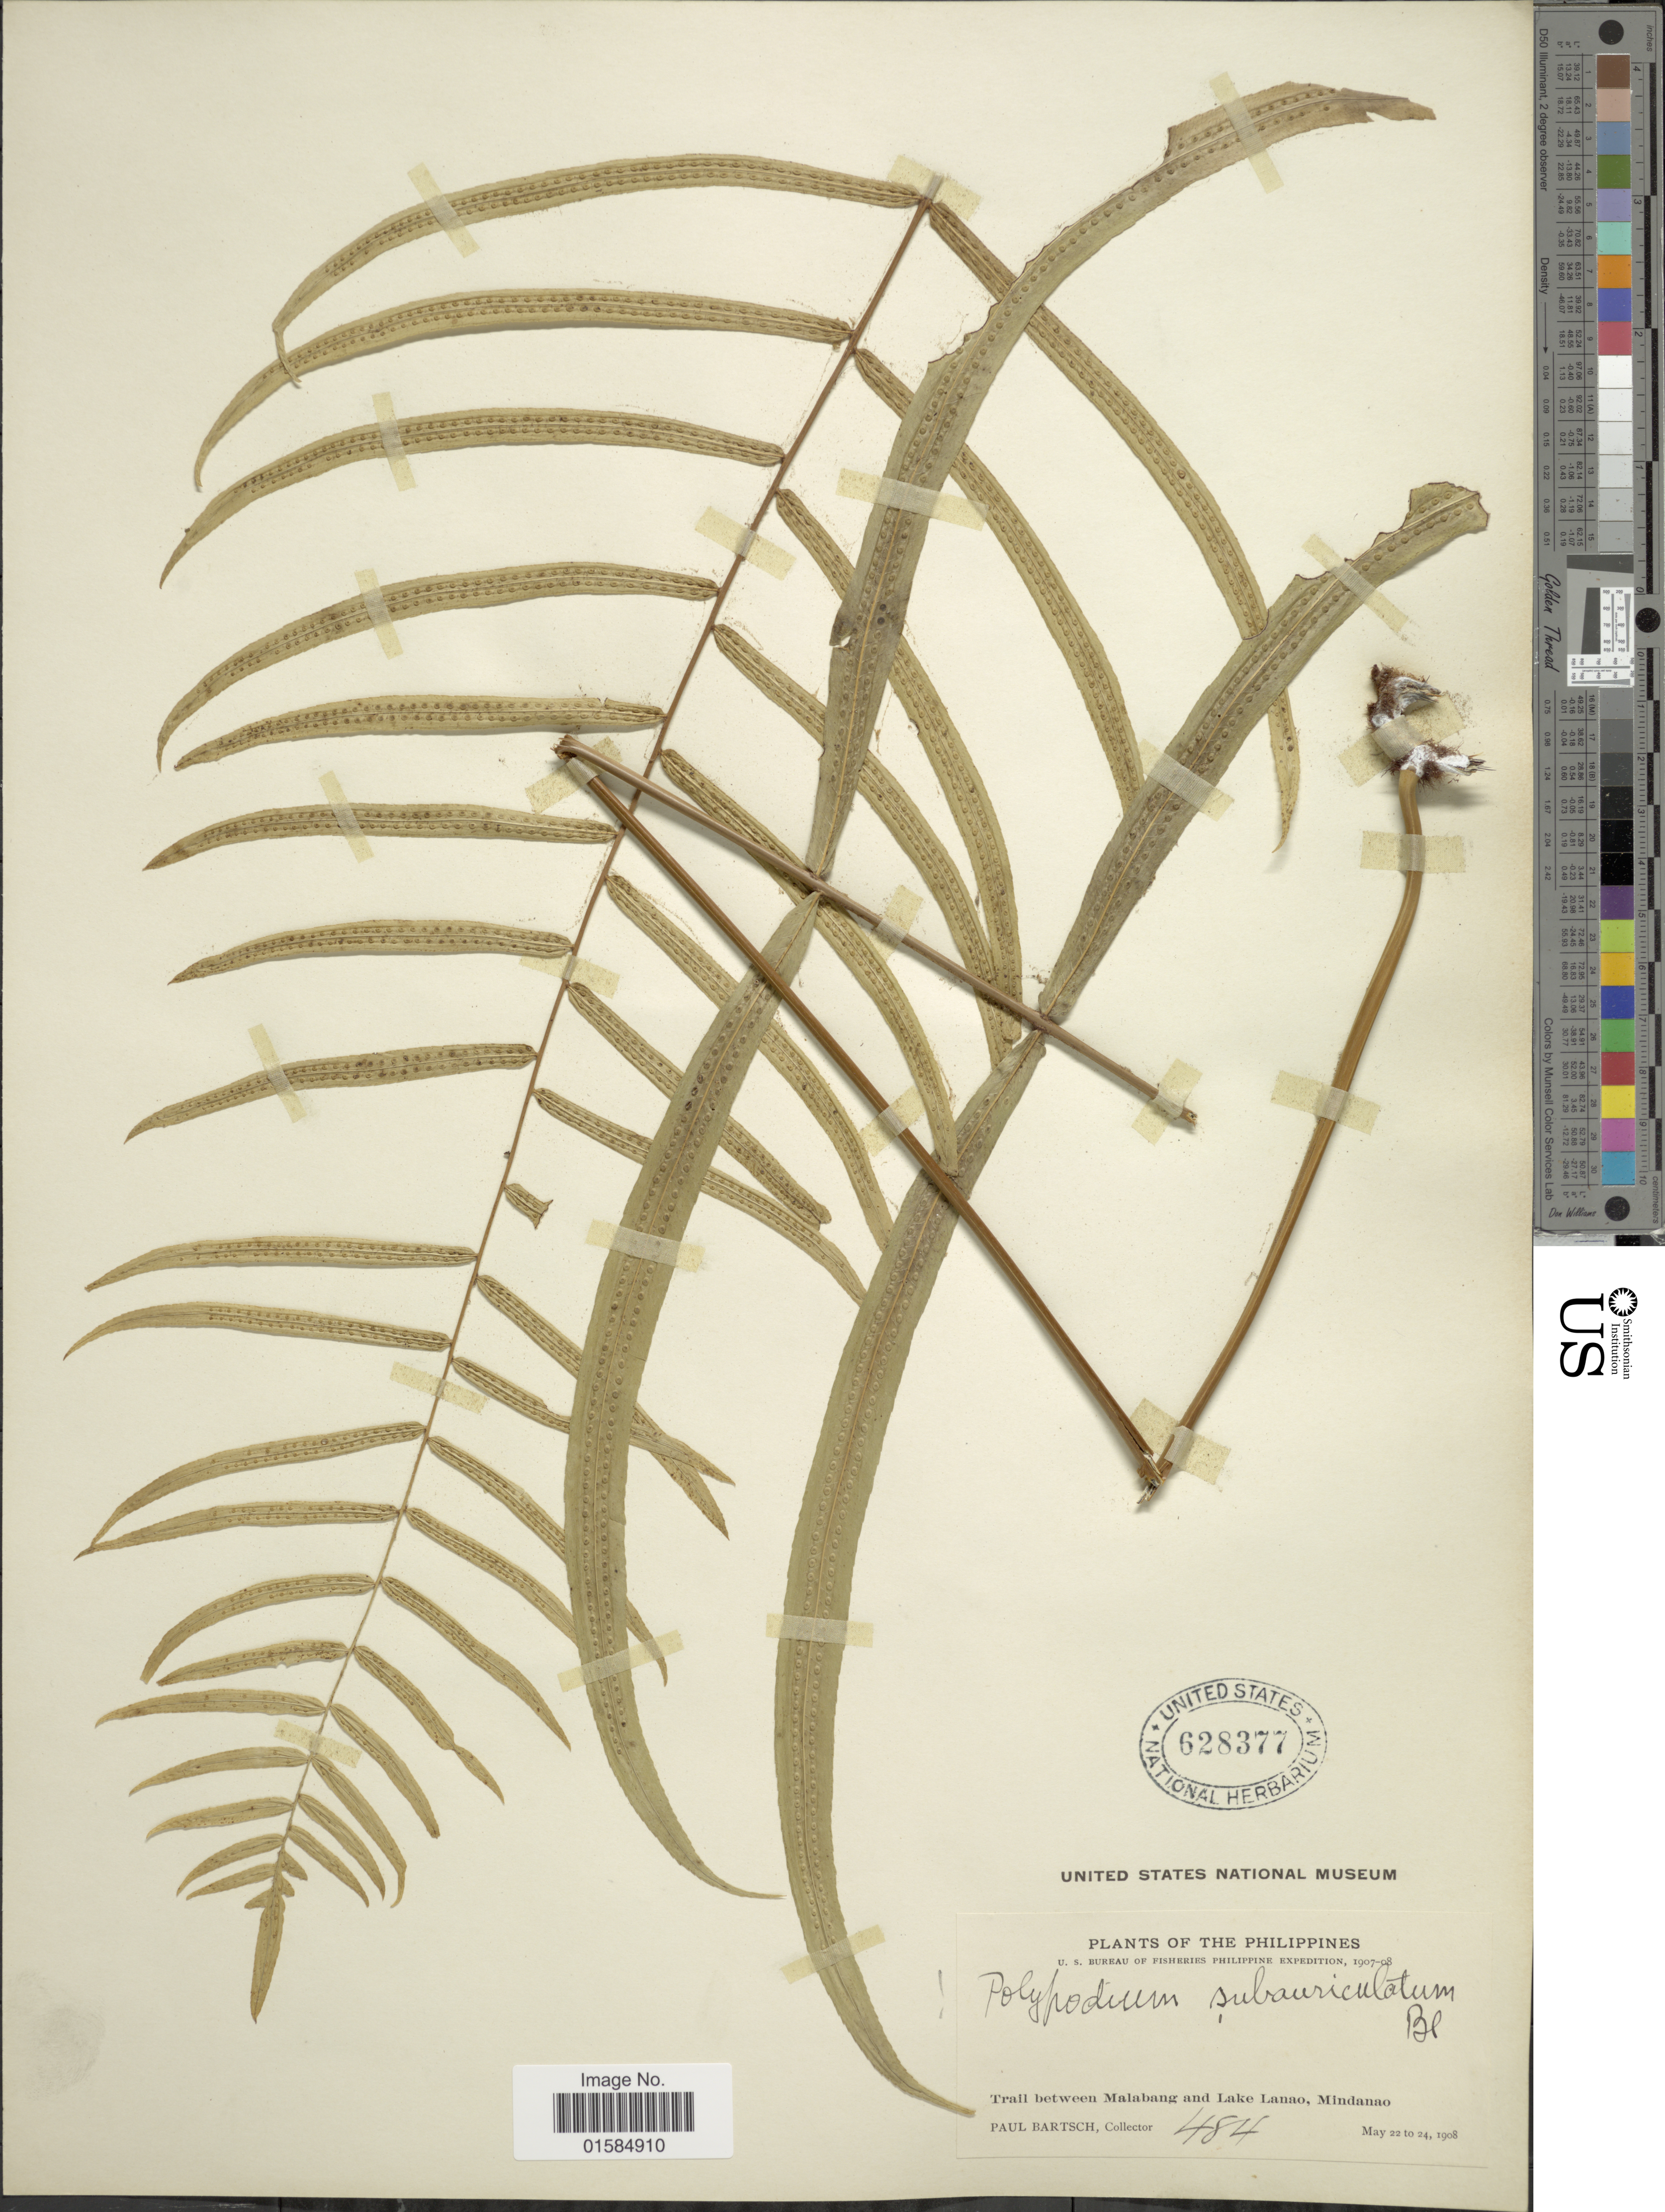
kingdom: Plantae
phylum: Tracheophyta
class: Polypodiopsida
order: Polypodiales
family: Polypodiaceae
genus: Goniophlebium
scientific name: Goniophlebium subauriculatum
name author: (Blume) C. Presl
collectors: P. Bartsch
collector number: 484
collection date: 1908-05-22/1908-05-24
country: Philippines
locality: Trail between Malabang and Lake Lanao, Mindanao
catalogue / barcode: US 628377